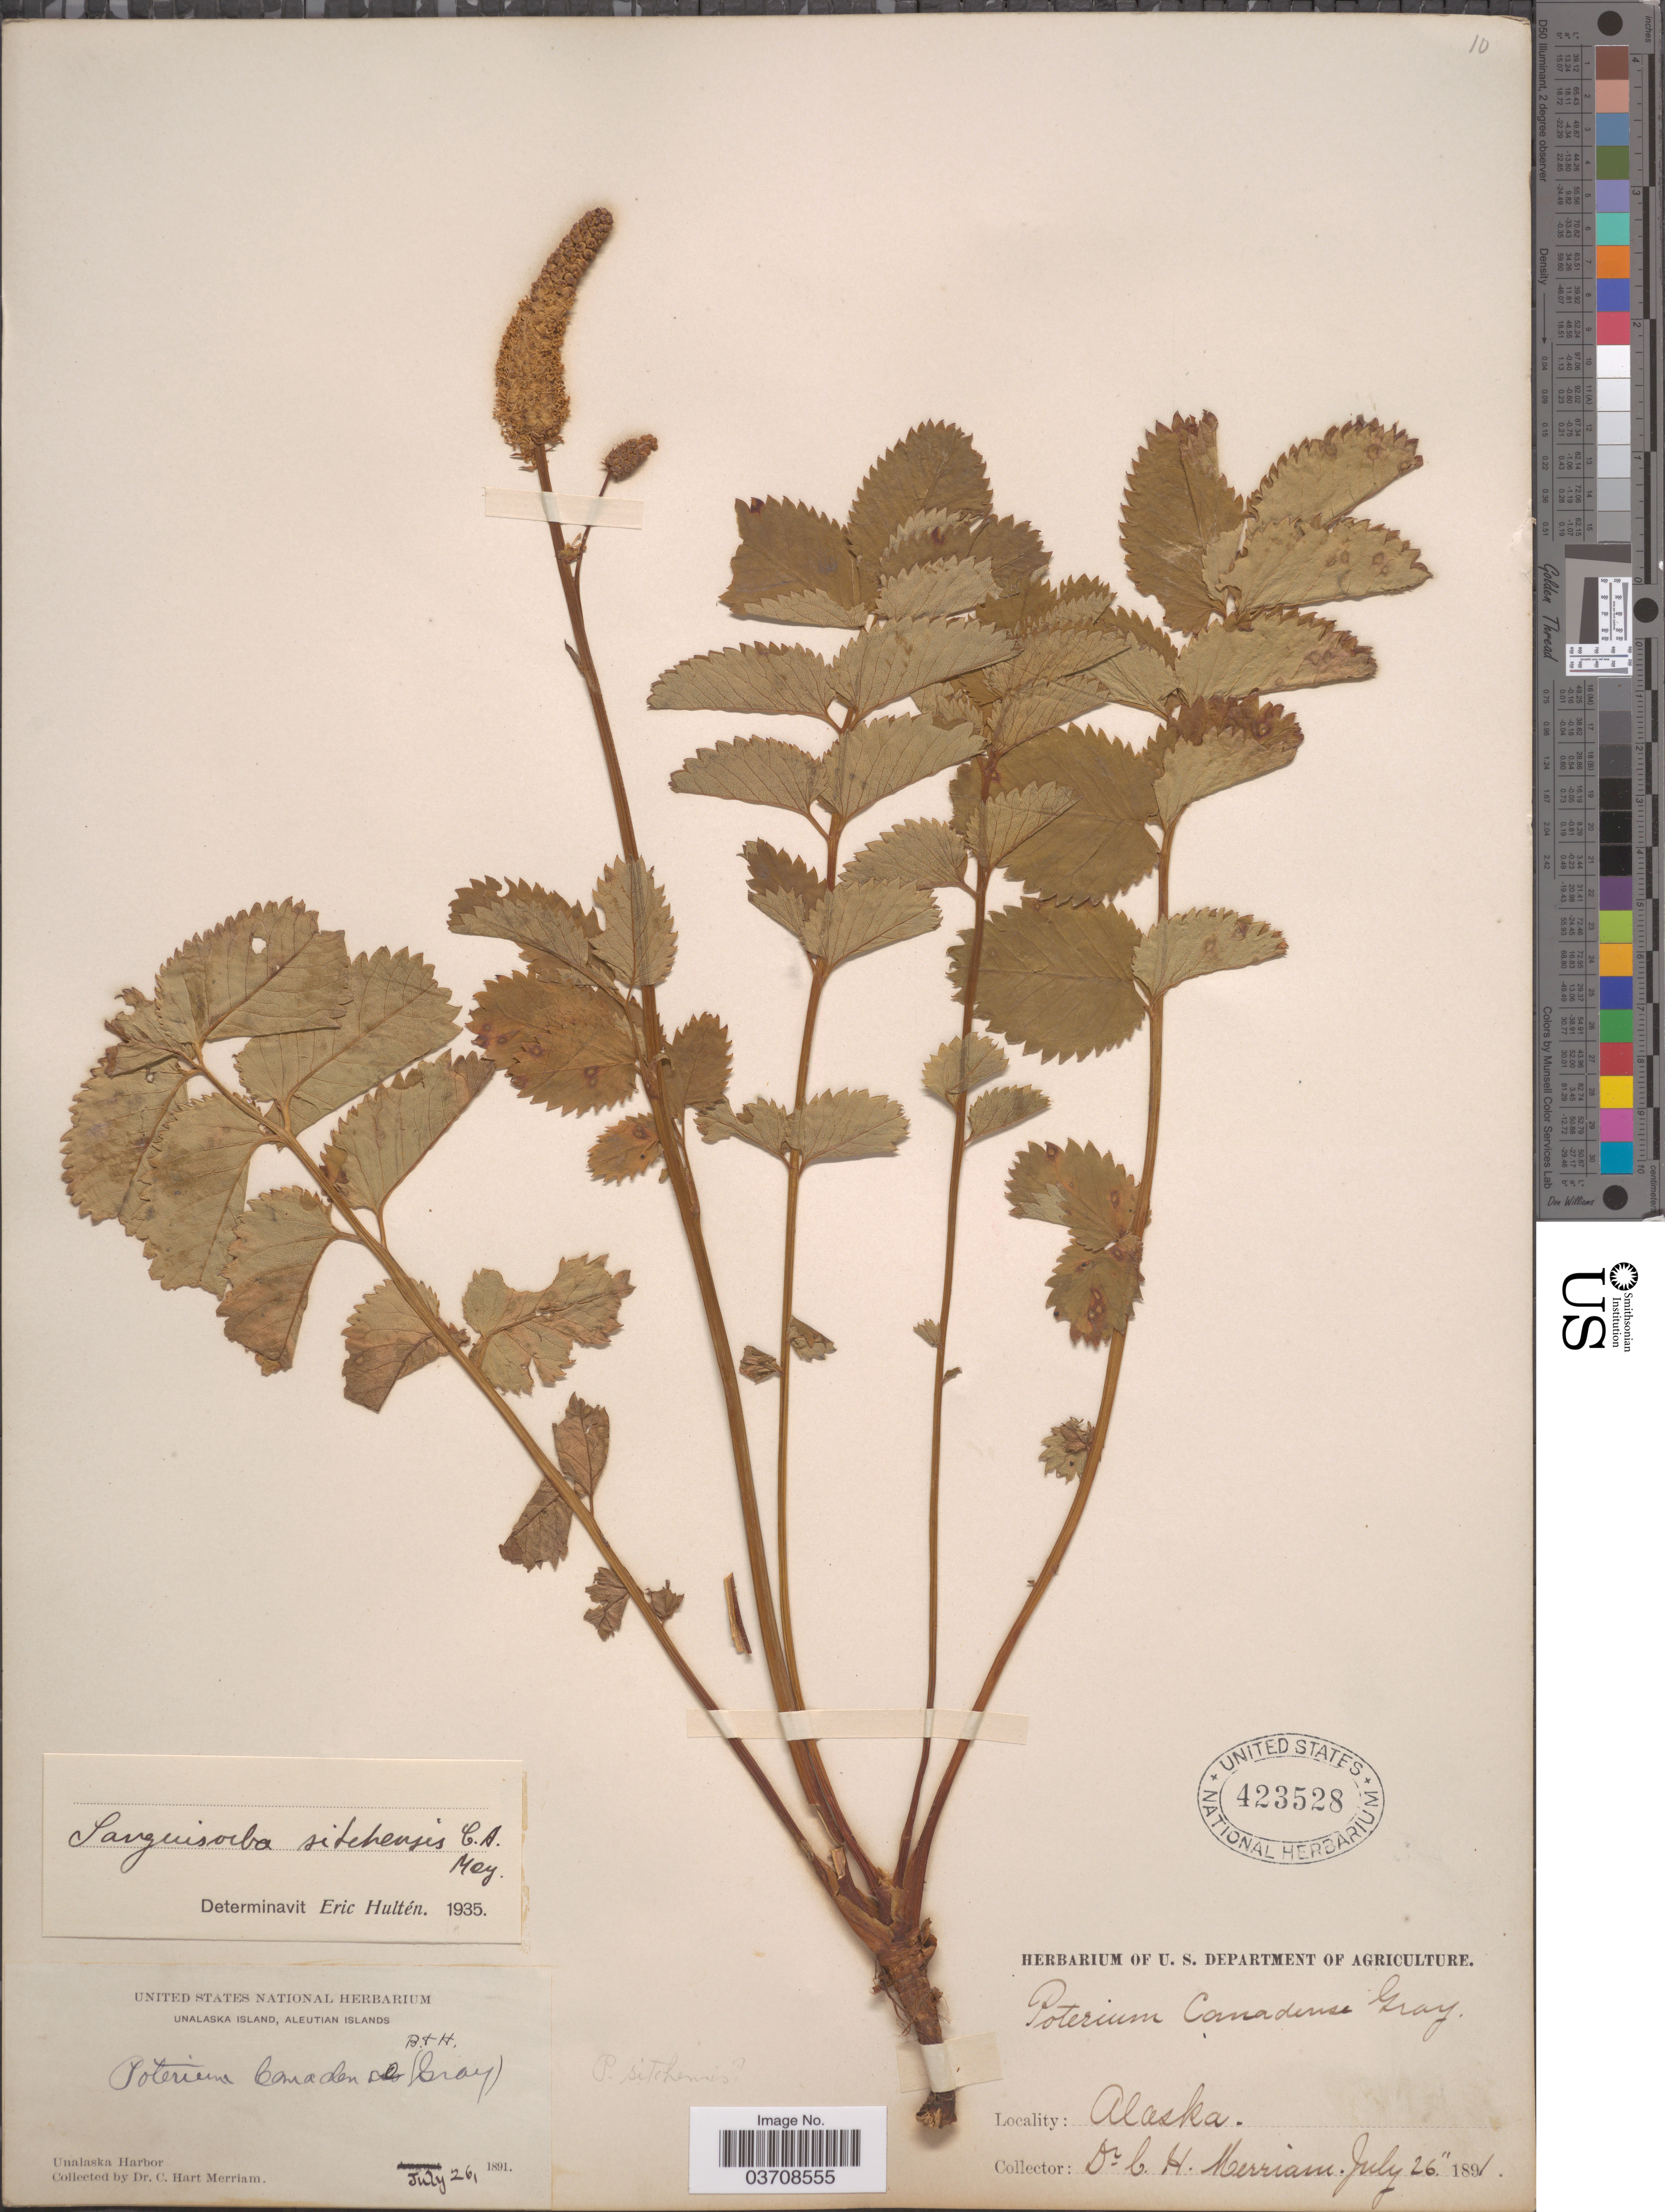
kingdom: Plantae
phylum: Tracheophyta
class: Magnoliopsida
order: Rosales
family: Rosaceae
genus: Sanguisorba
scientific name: Sanguisorba stipulata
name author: Raf.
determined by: Strong, Mark T., (BOT), Smithsonian Institution - National Museum of Natural History (UNITED STATES)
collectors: C. Merriam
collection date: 1891-07-26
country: United States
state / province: Alaska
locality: Unalaska Island, Aleutian Islands. Unalaska Harbor.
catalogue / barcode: US 423528